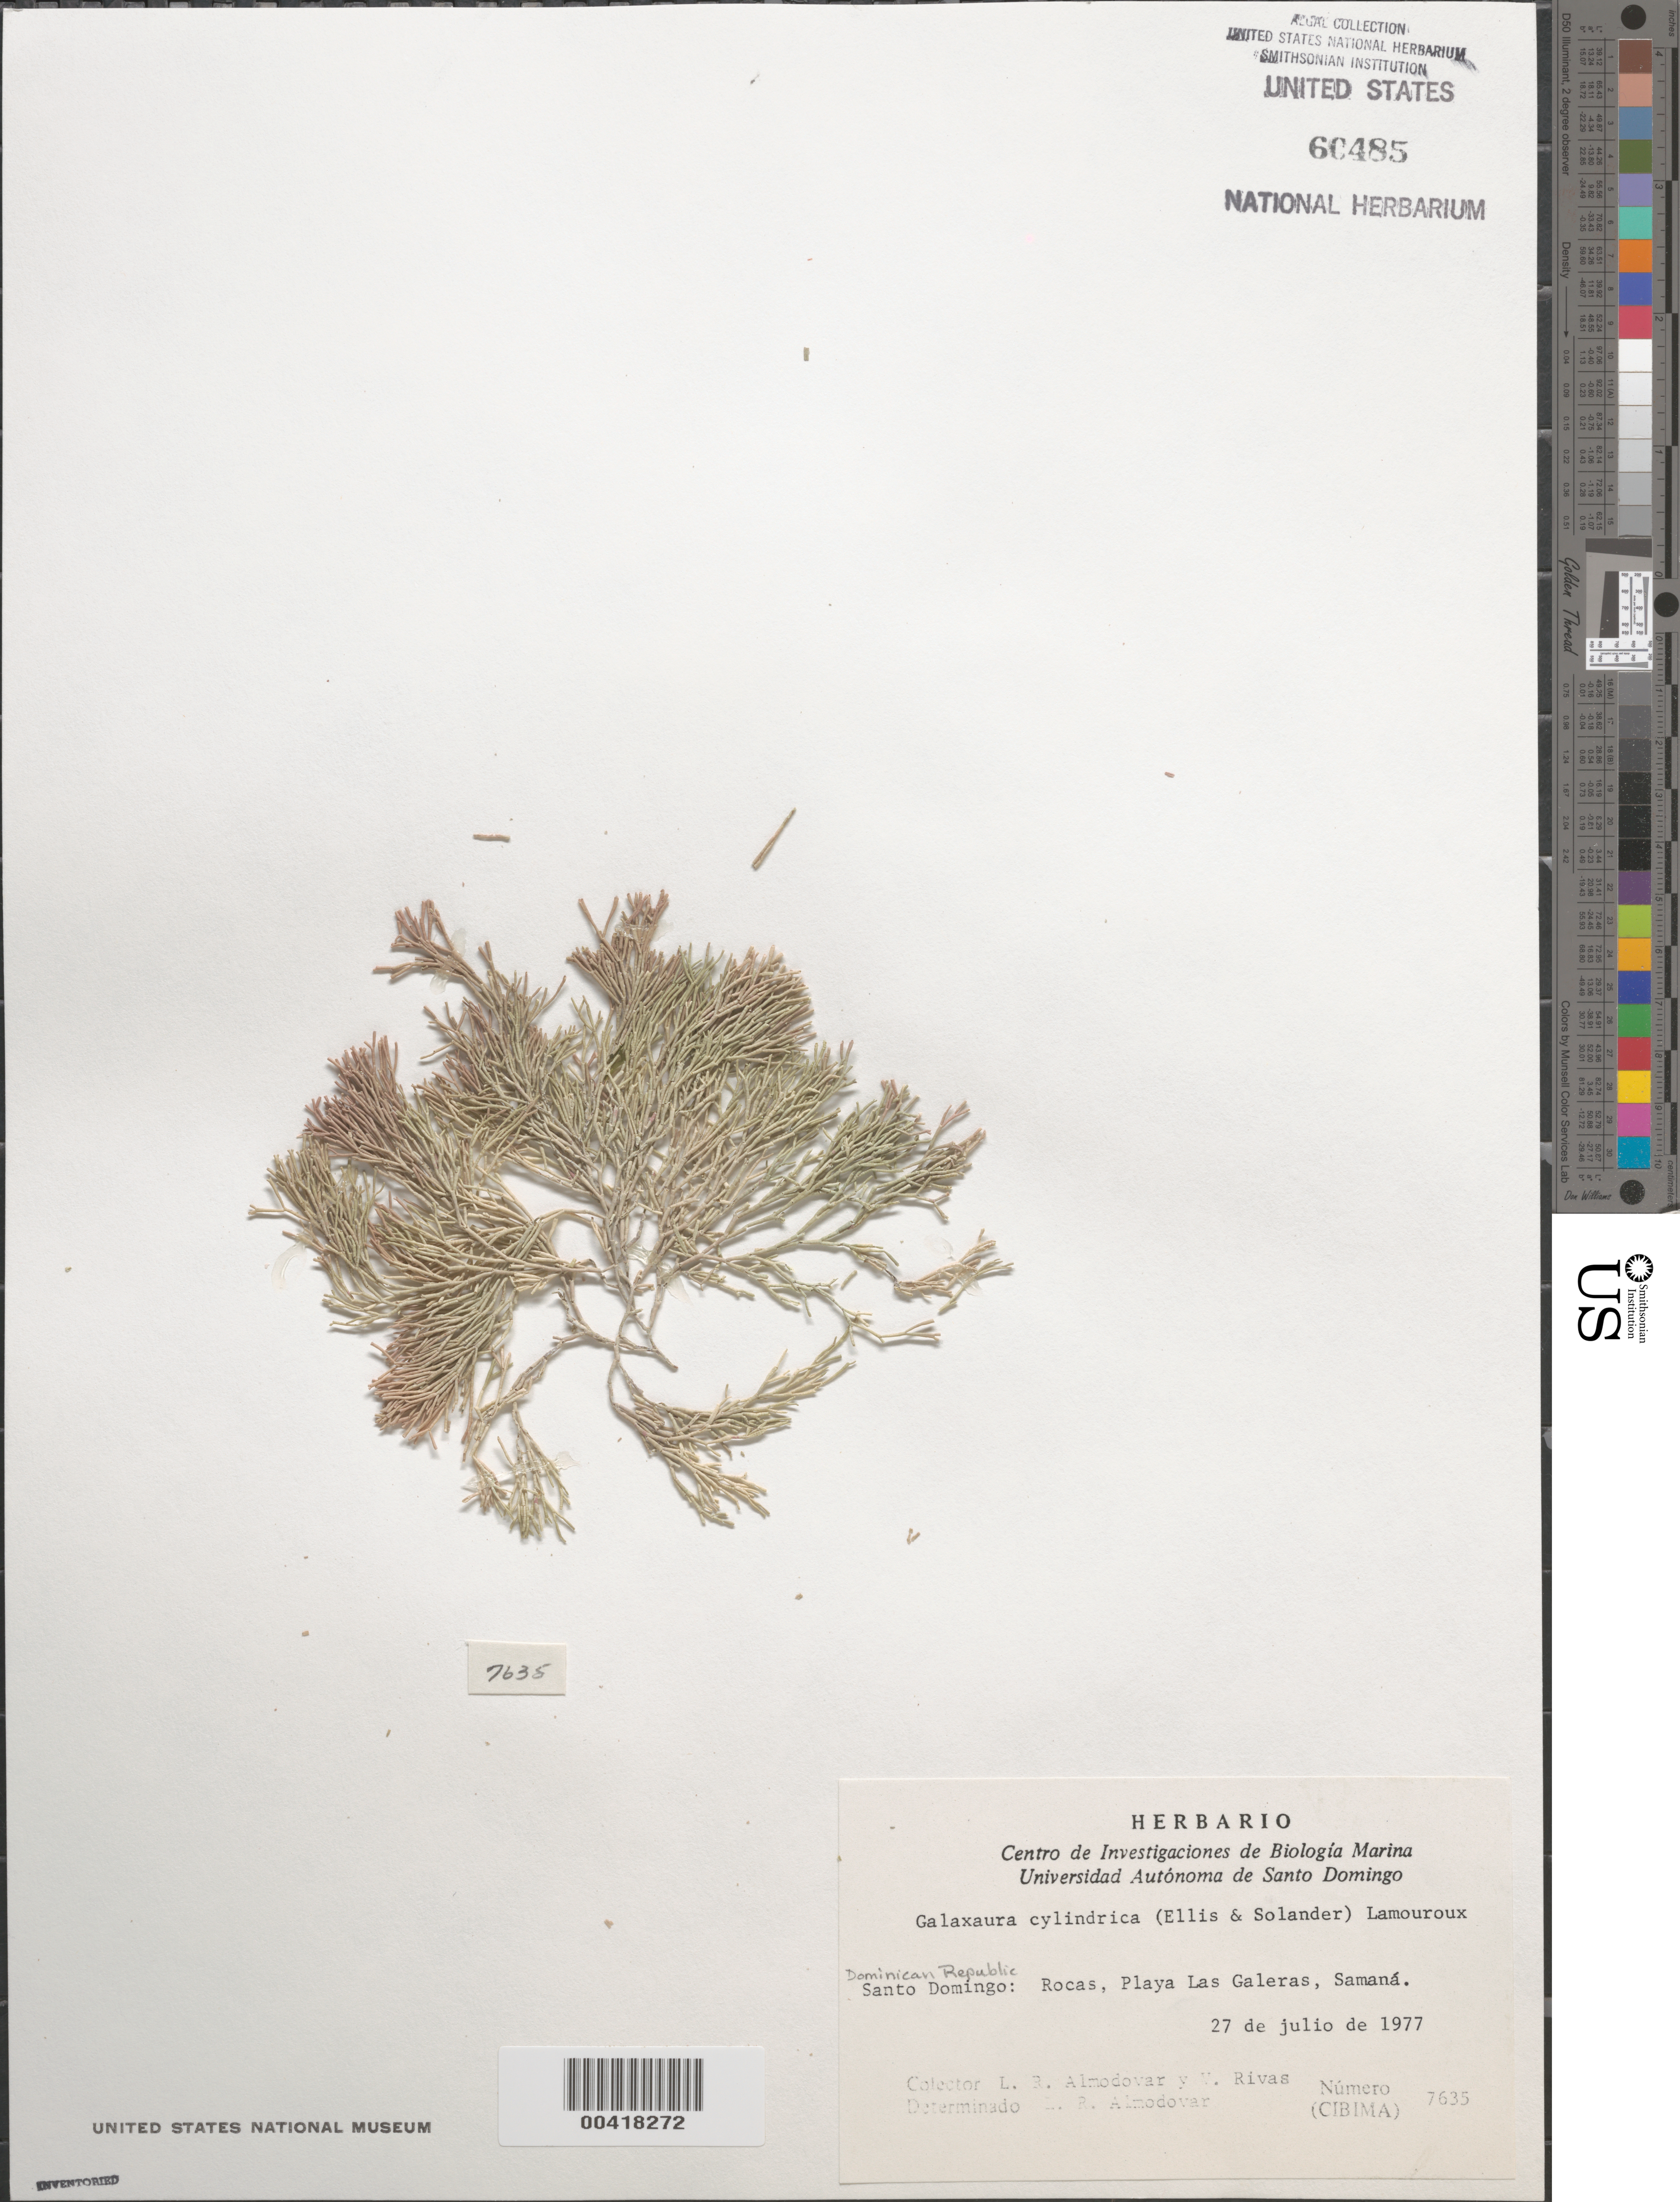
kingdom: Plantae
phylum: Rhodophyta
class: Florideophyceae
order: Nemaliales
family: Galaxauraceae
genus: Galaxaura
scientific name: Galaxaura rugosa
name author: (Ellis & Sol.) J.V.Lamouroux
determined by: Algae name updating Project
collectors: L. Almodovar & V. Rivas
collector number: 7635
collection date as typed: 27 Jul 1977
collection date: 1977-07-27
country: Dominican Republic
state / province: Samaná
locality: Playa Las Galeras, Samana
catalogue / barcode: US 60485